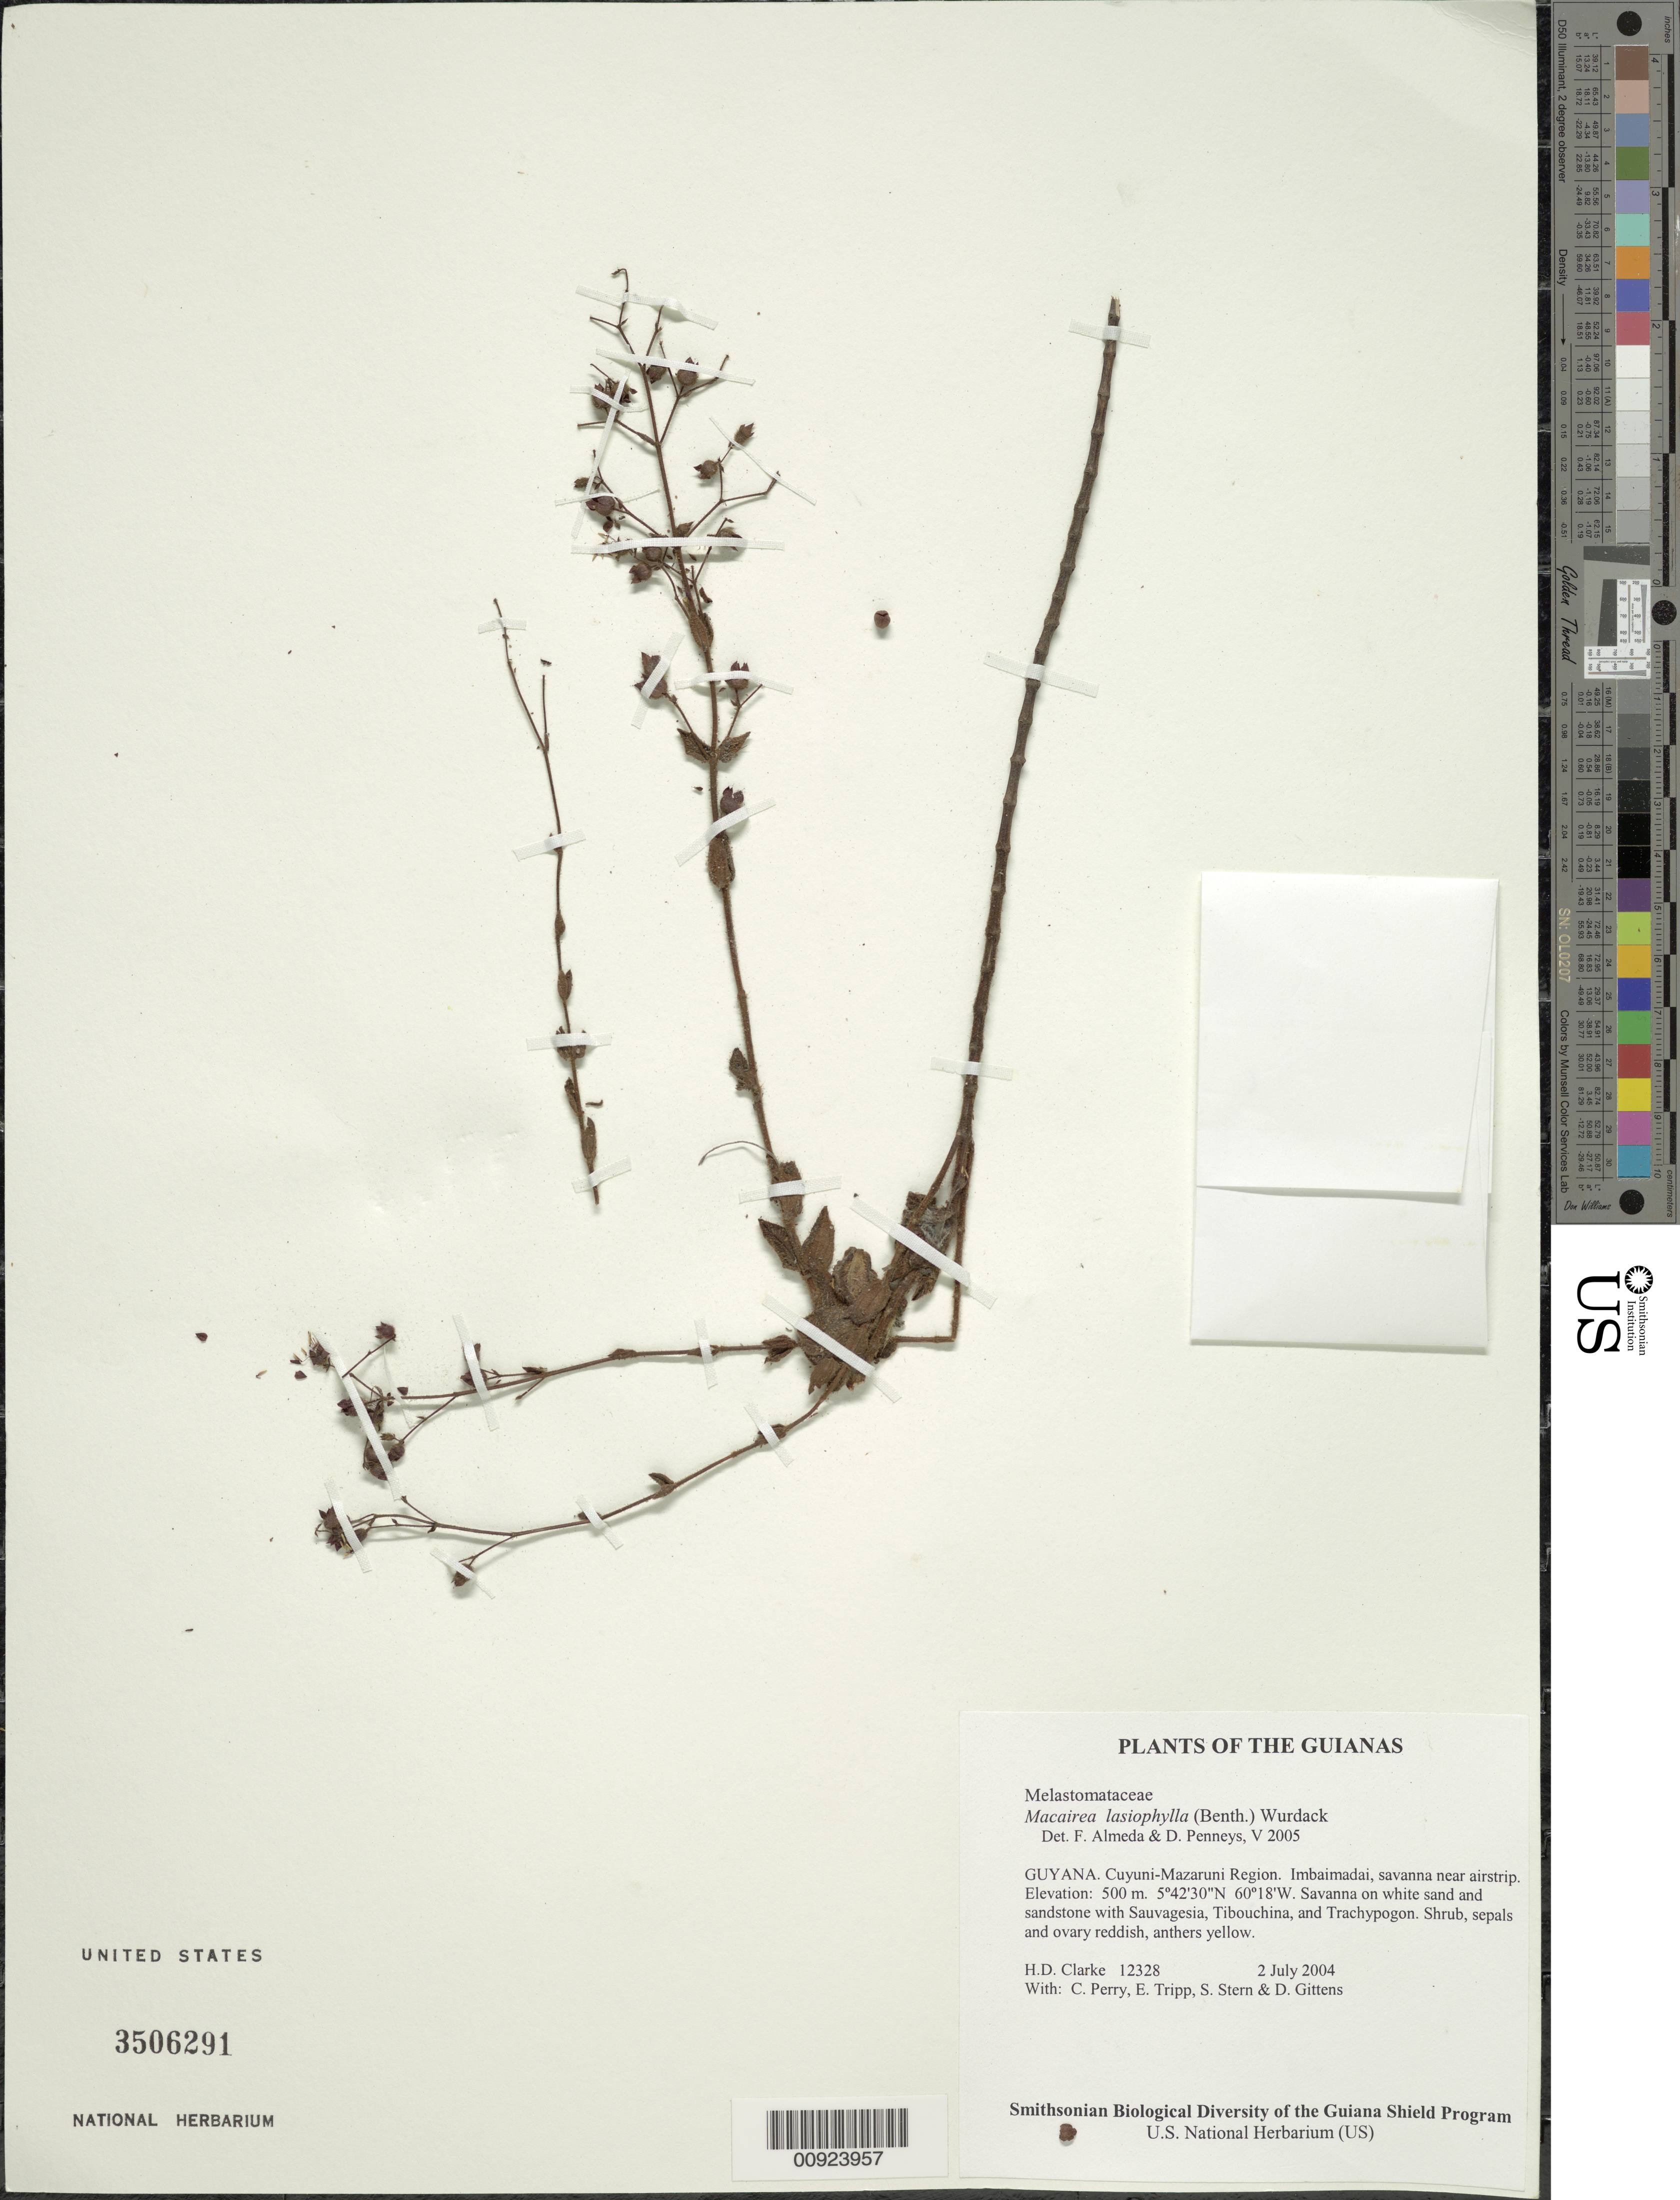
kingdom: Plantae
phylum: Tracheophyta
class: Magnoliopsida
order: Myrtales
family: Melastomataceae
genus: Macairea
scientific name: Macairea lasiophylla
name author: (Benth.) Wurdack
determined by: Almeda, F.; Penneys, D. S.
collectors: H. D. Clarke, C. Perry, E. Tripp, S. R. Stern & D. Gittens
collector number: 12328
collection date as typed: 2 July 2004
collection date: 2004-07-02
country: Guyana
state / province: Cuyuni-Mazaruni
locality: Imbaimadai, savanna near airstrip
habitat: Savanna on white sand and sandstone with Sauvagesia, Tibouchina, and Trachypogon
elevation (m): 500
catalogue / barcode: US 3506291